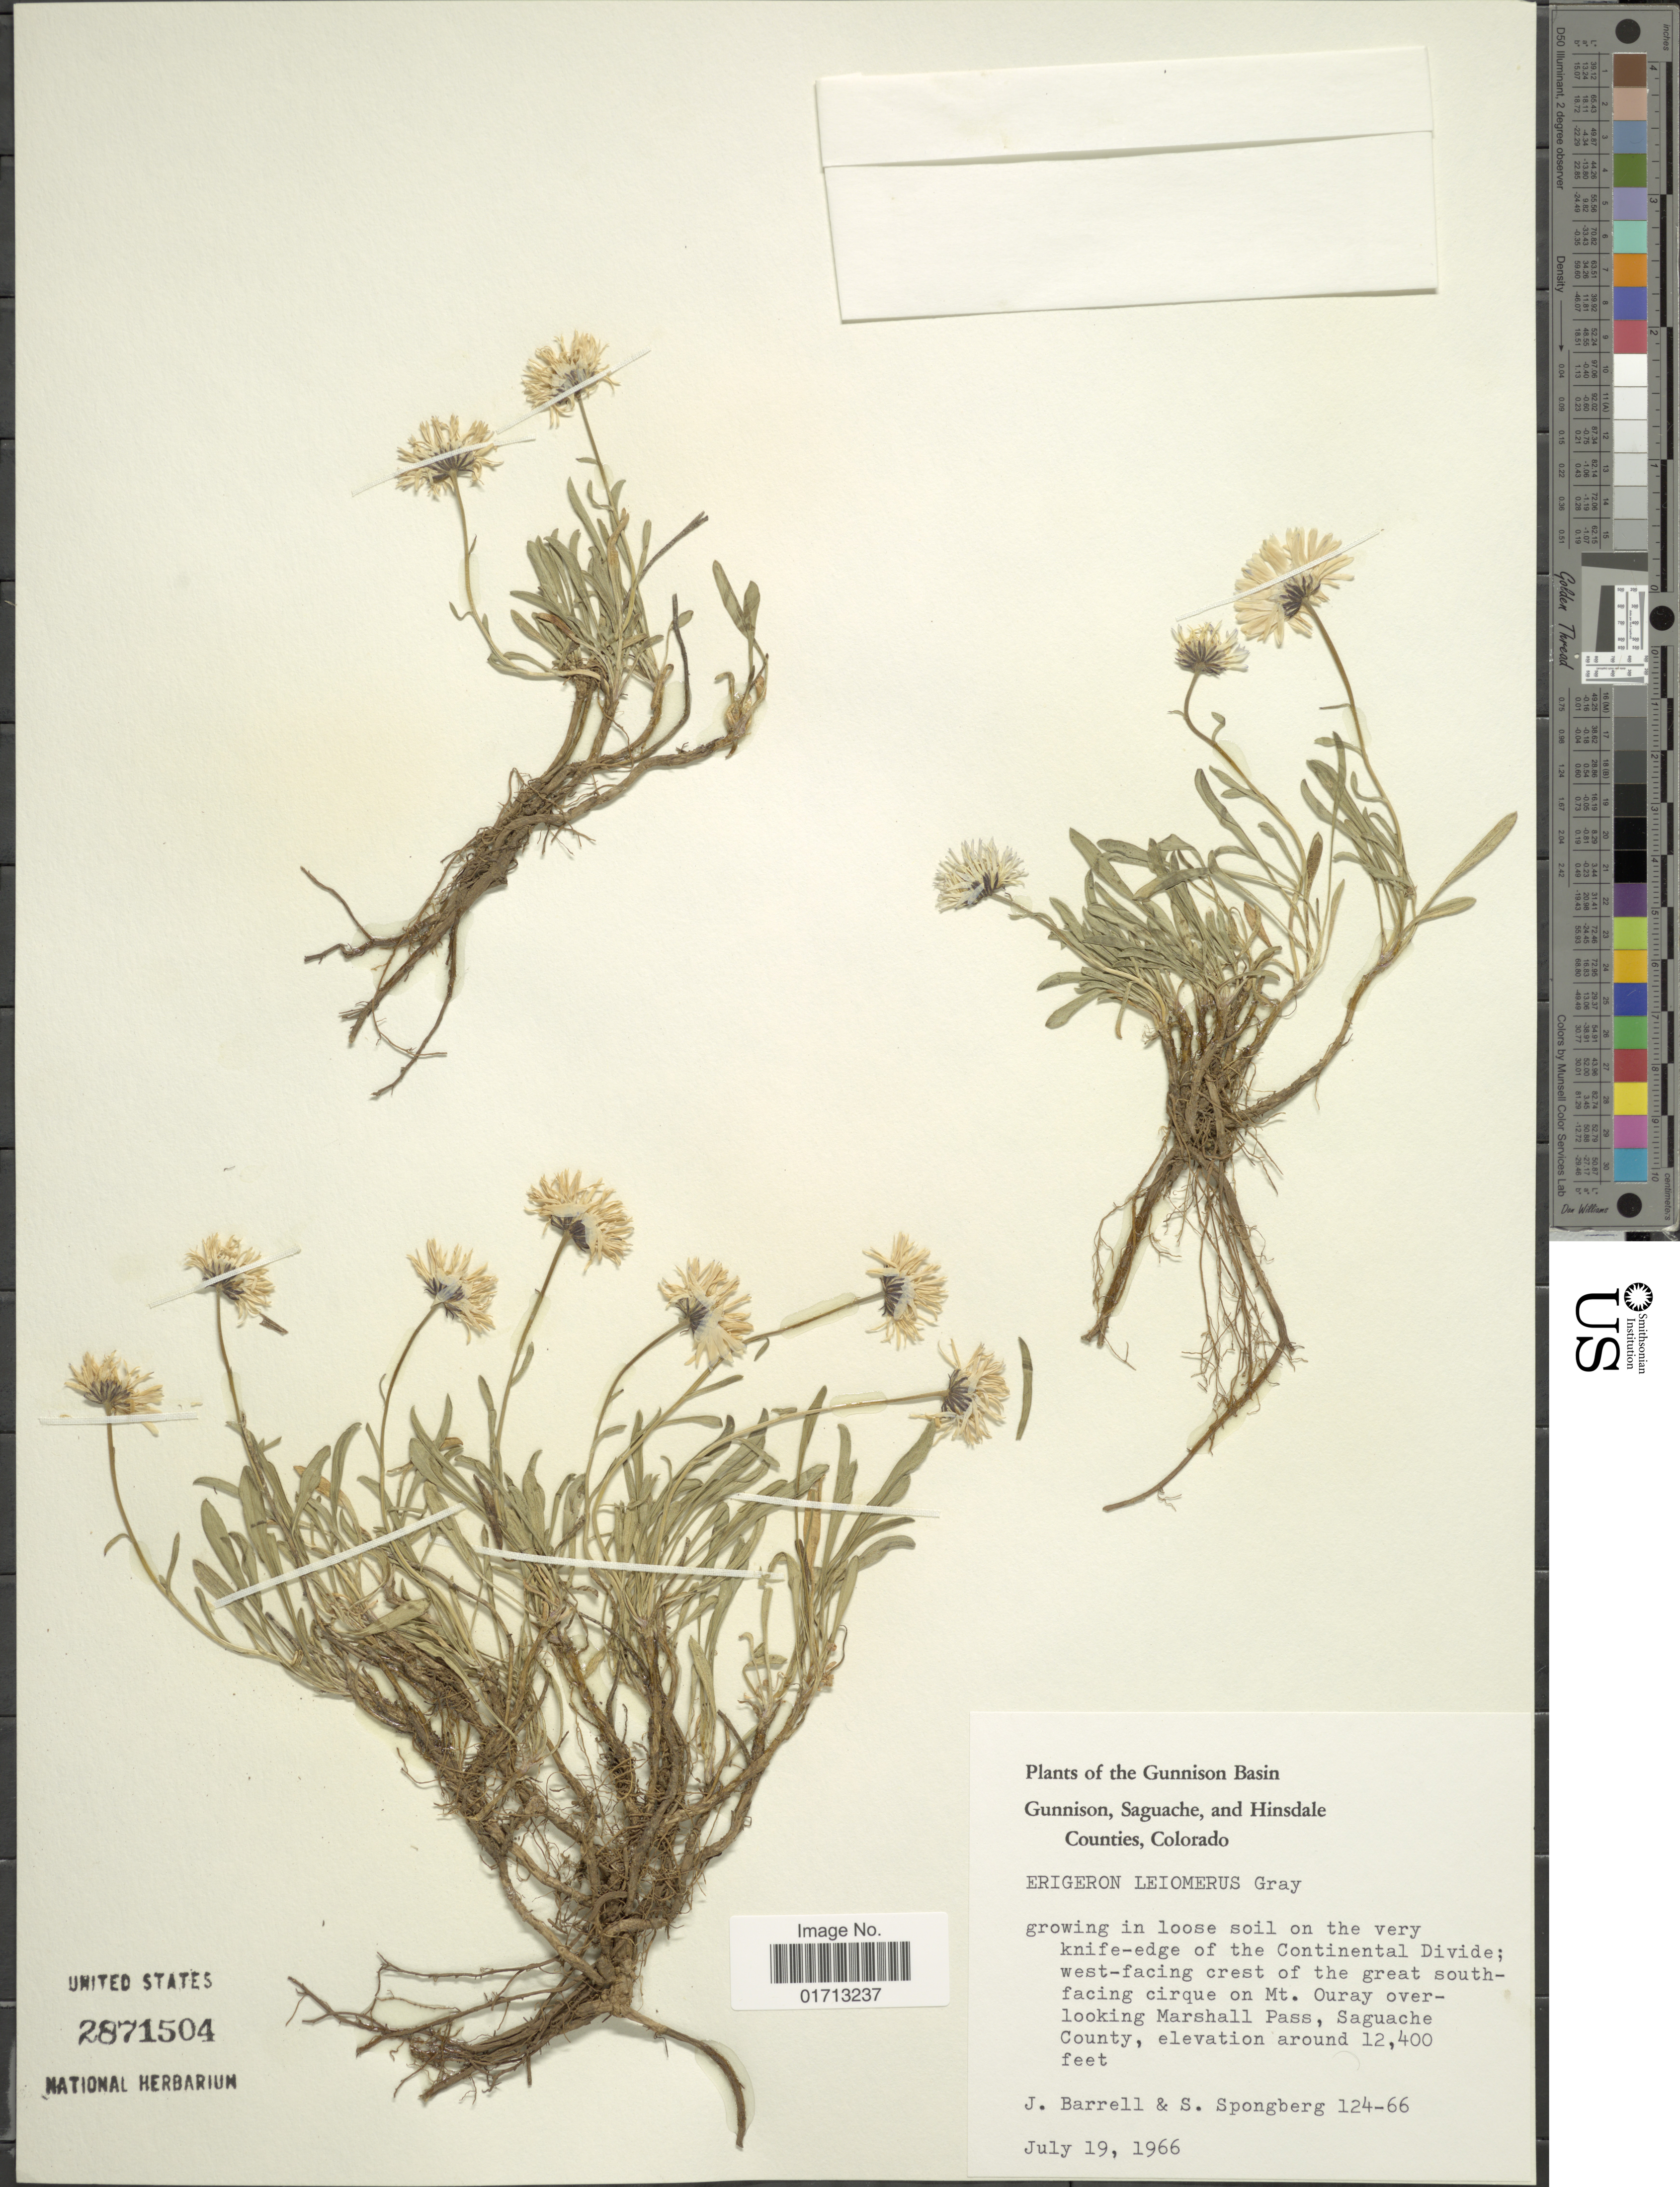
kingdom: Plantae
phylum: Tracheophyta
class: Magnoliopsida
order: Asterales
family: Asteraceae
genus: Erigeron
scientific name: Erigeron leiomerus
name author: A. Gray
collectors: J. Barrell & S. A.Spongberg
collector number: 124-66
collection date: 1966-07-19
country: United States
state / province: Colorado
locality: Gunnison Basin. on the very knife-edge of the Continental Divide; west-facing crest of the great south-facing cirque on Mt. Ouray overlooking Marshall Pass, Saguache County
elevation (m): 3780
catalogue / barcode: US 2871504